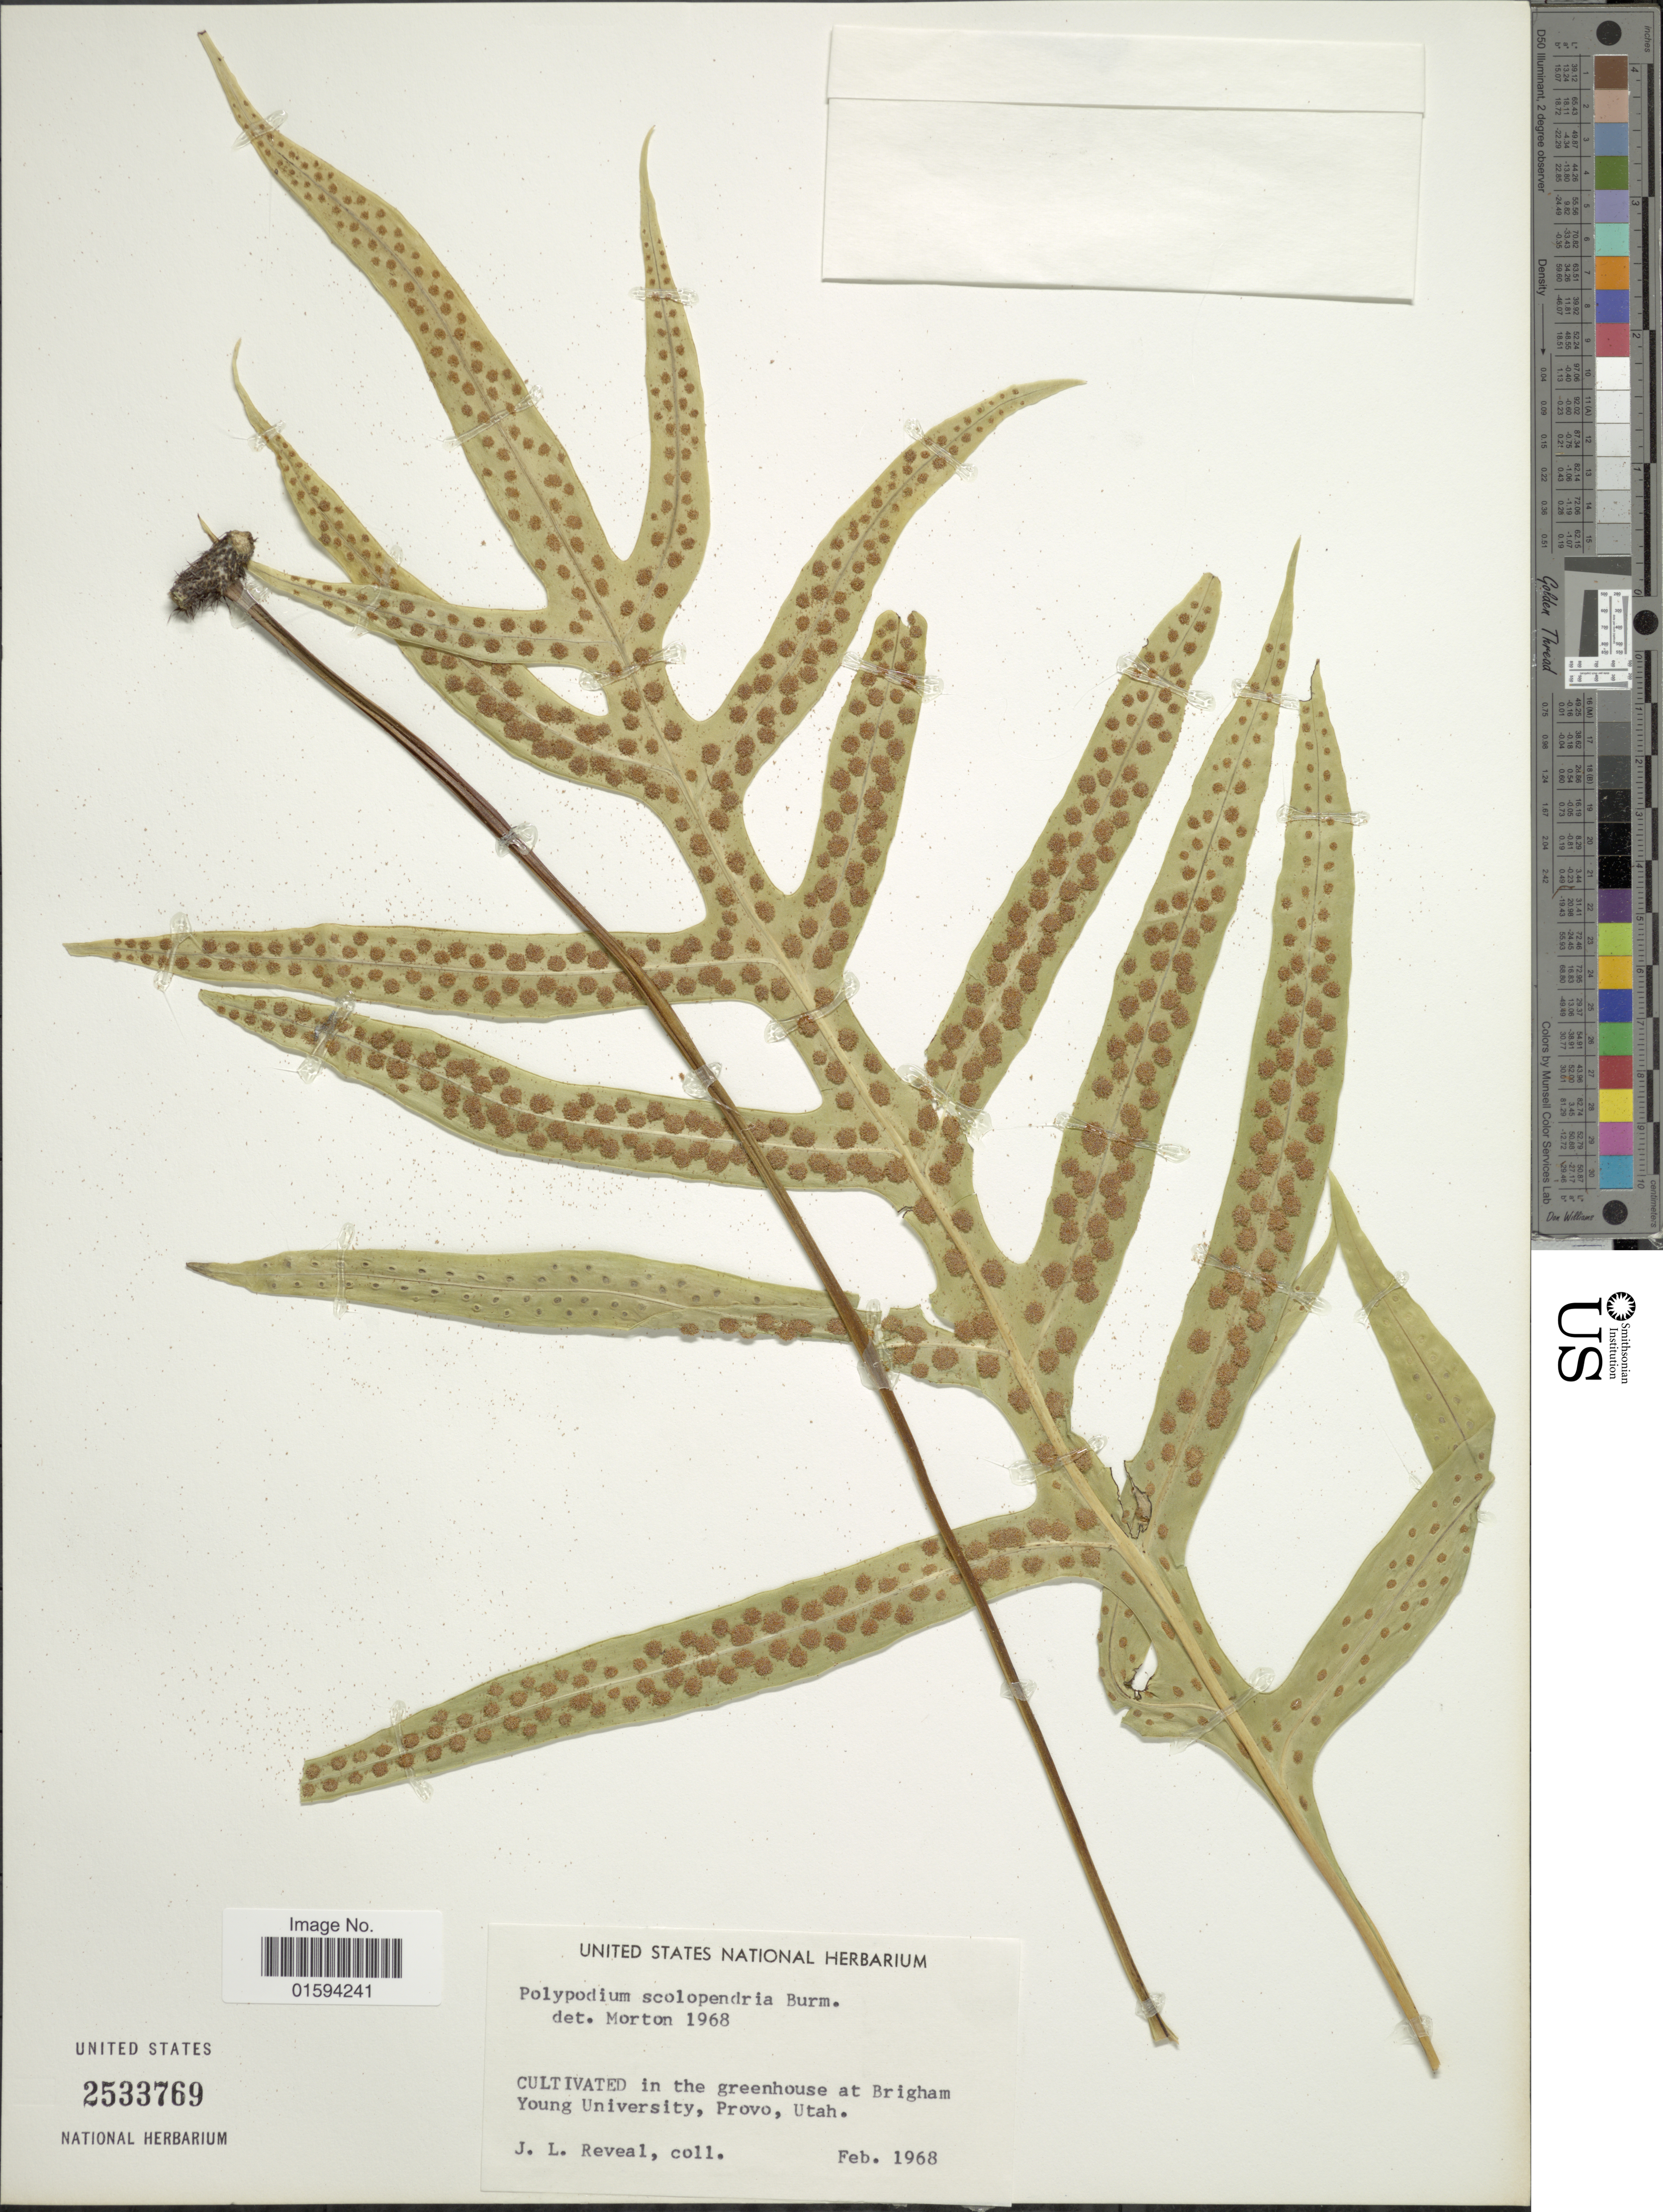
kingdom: Plantae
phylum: Tracheophyta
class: Polypodiopsida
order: Polypodiales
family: Polypodiaceae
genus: Polypodium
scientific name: Polypodium scolopendria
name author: Burm. f.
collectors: J. L. Reveal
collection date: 1968-02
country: United States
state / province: Utah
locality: In the greenhouse at Brigham Young University,Provo, Utah.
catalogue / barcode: US 2533769